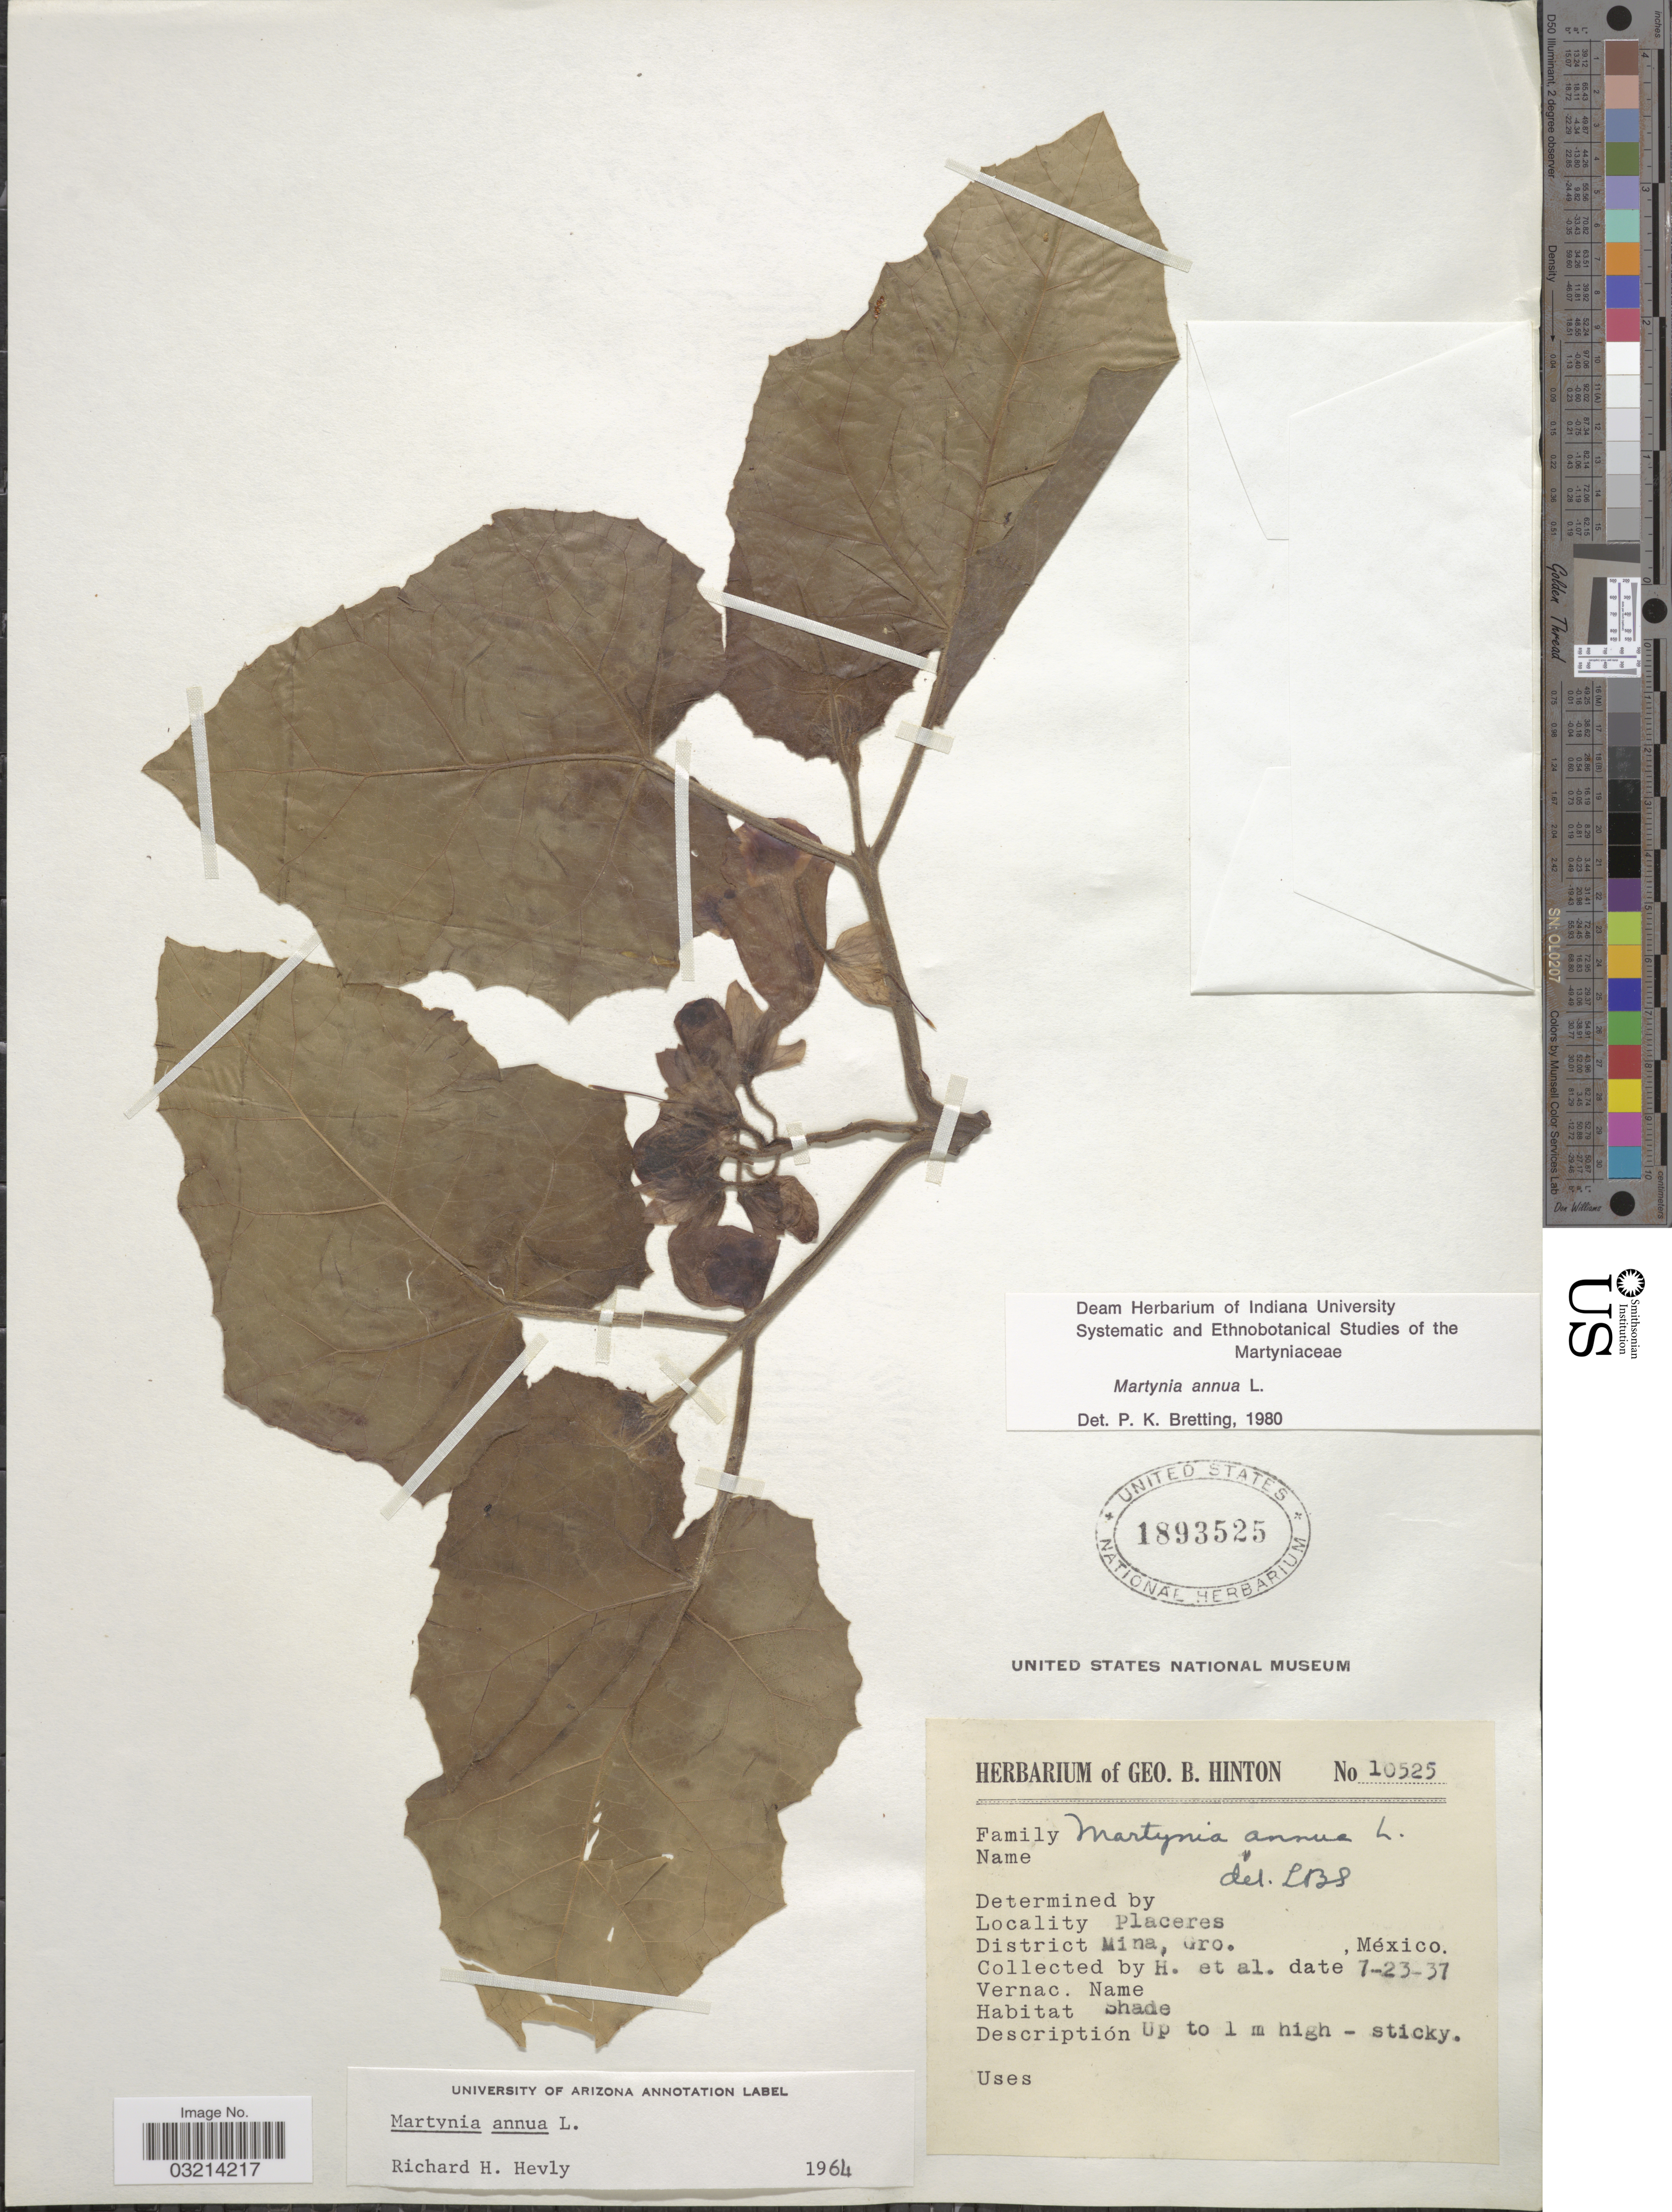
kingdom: Plantae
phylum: Tracheophyta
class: Magnoliopsida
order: Lamiales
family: Martyniaceae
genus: Martynia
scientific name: Martynia annua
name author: L.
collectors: G. B. Hinton & et al.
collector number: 10525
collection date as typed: Transcribed d/m/y: 23/7/37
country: Mexico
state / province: Guerrero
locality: Placeres. District Mina, Gro.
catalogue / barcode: US 1893525